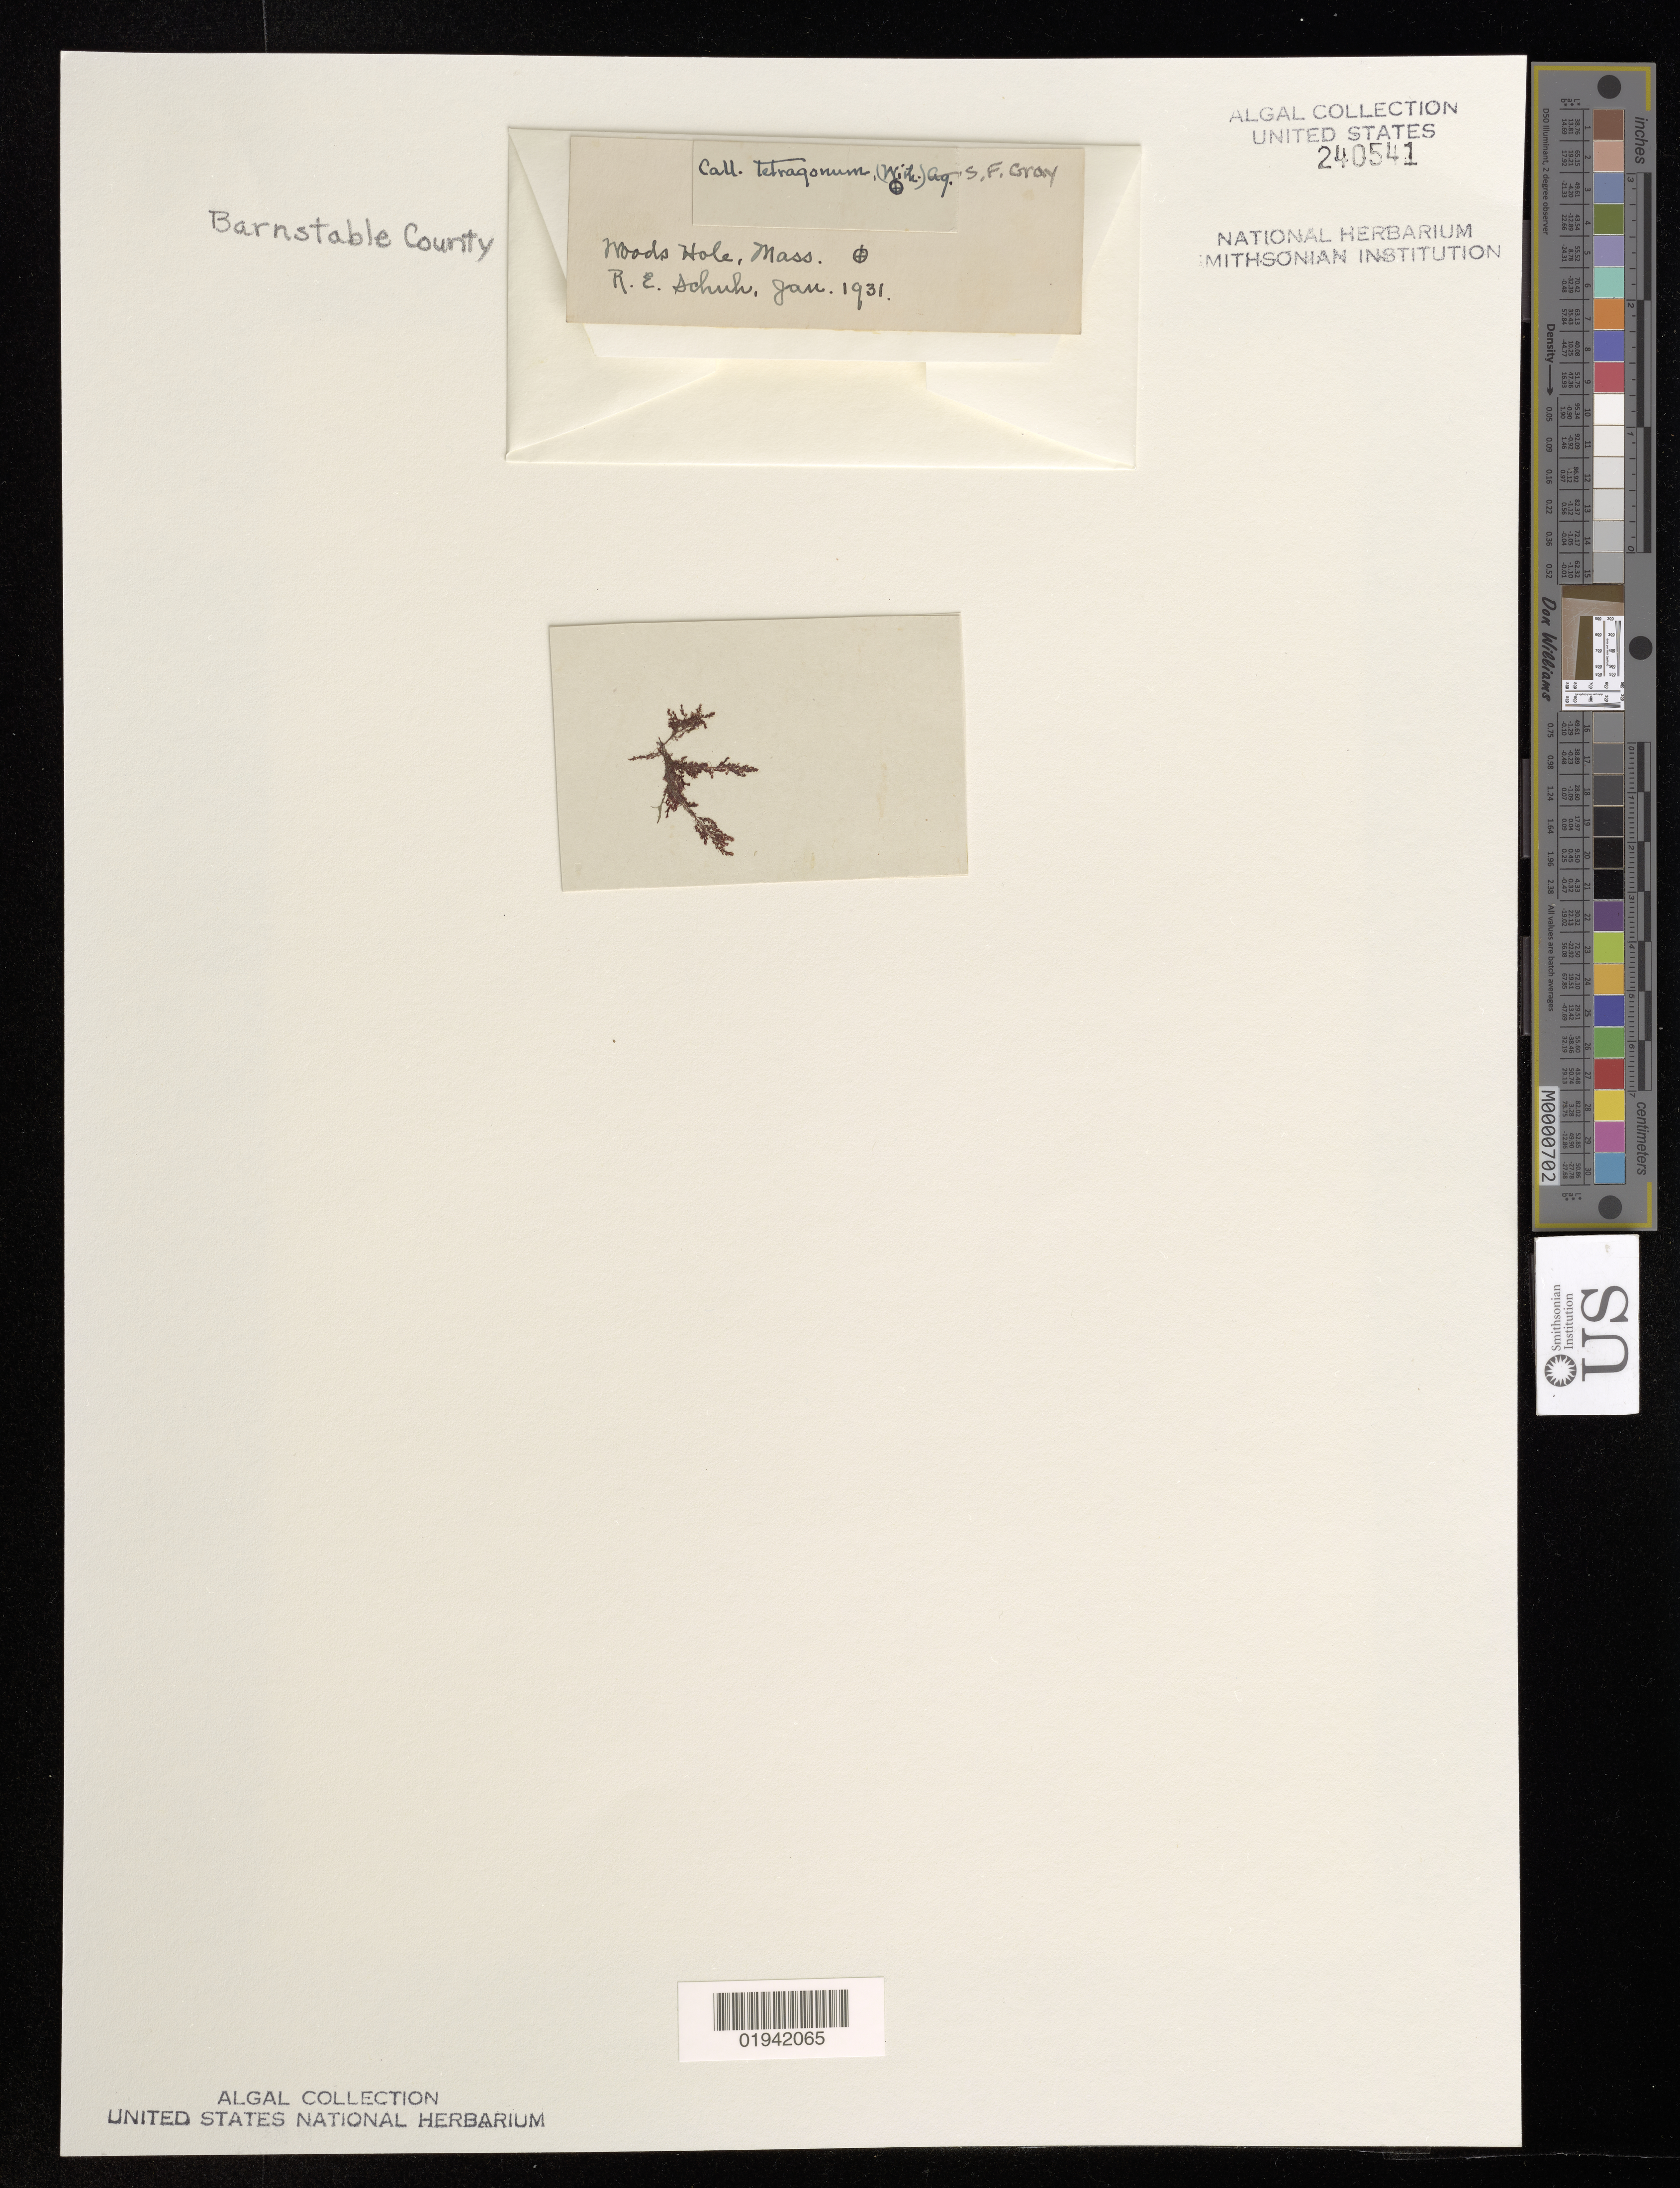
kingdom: Plantae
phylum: Rhodophyta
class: Florideophyceae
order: Ceramiales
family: Callithamniaceae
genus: Callithamnion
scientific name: Callithamnion tetragonum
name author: (With.) S.F. Gray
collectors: R. Schuh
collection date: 1931-01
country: United States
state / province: Massachusetts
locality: Barnstable County.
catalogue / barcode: US 240541